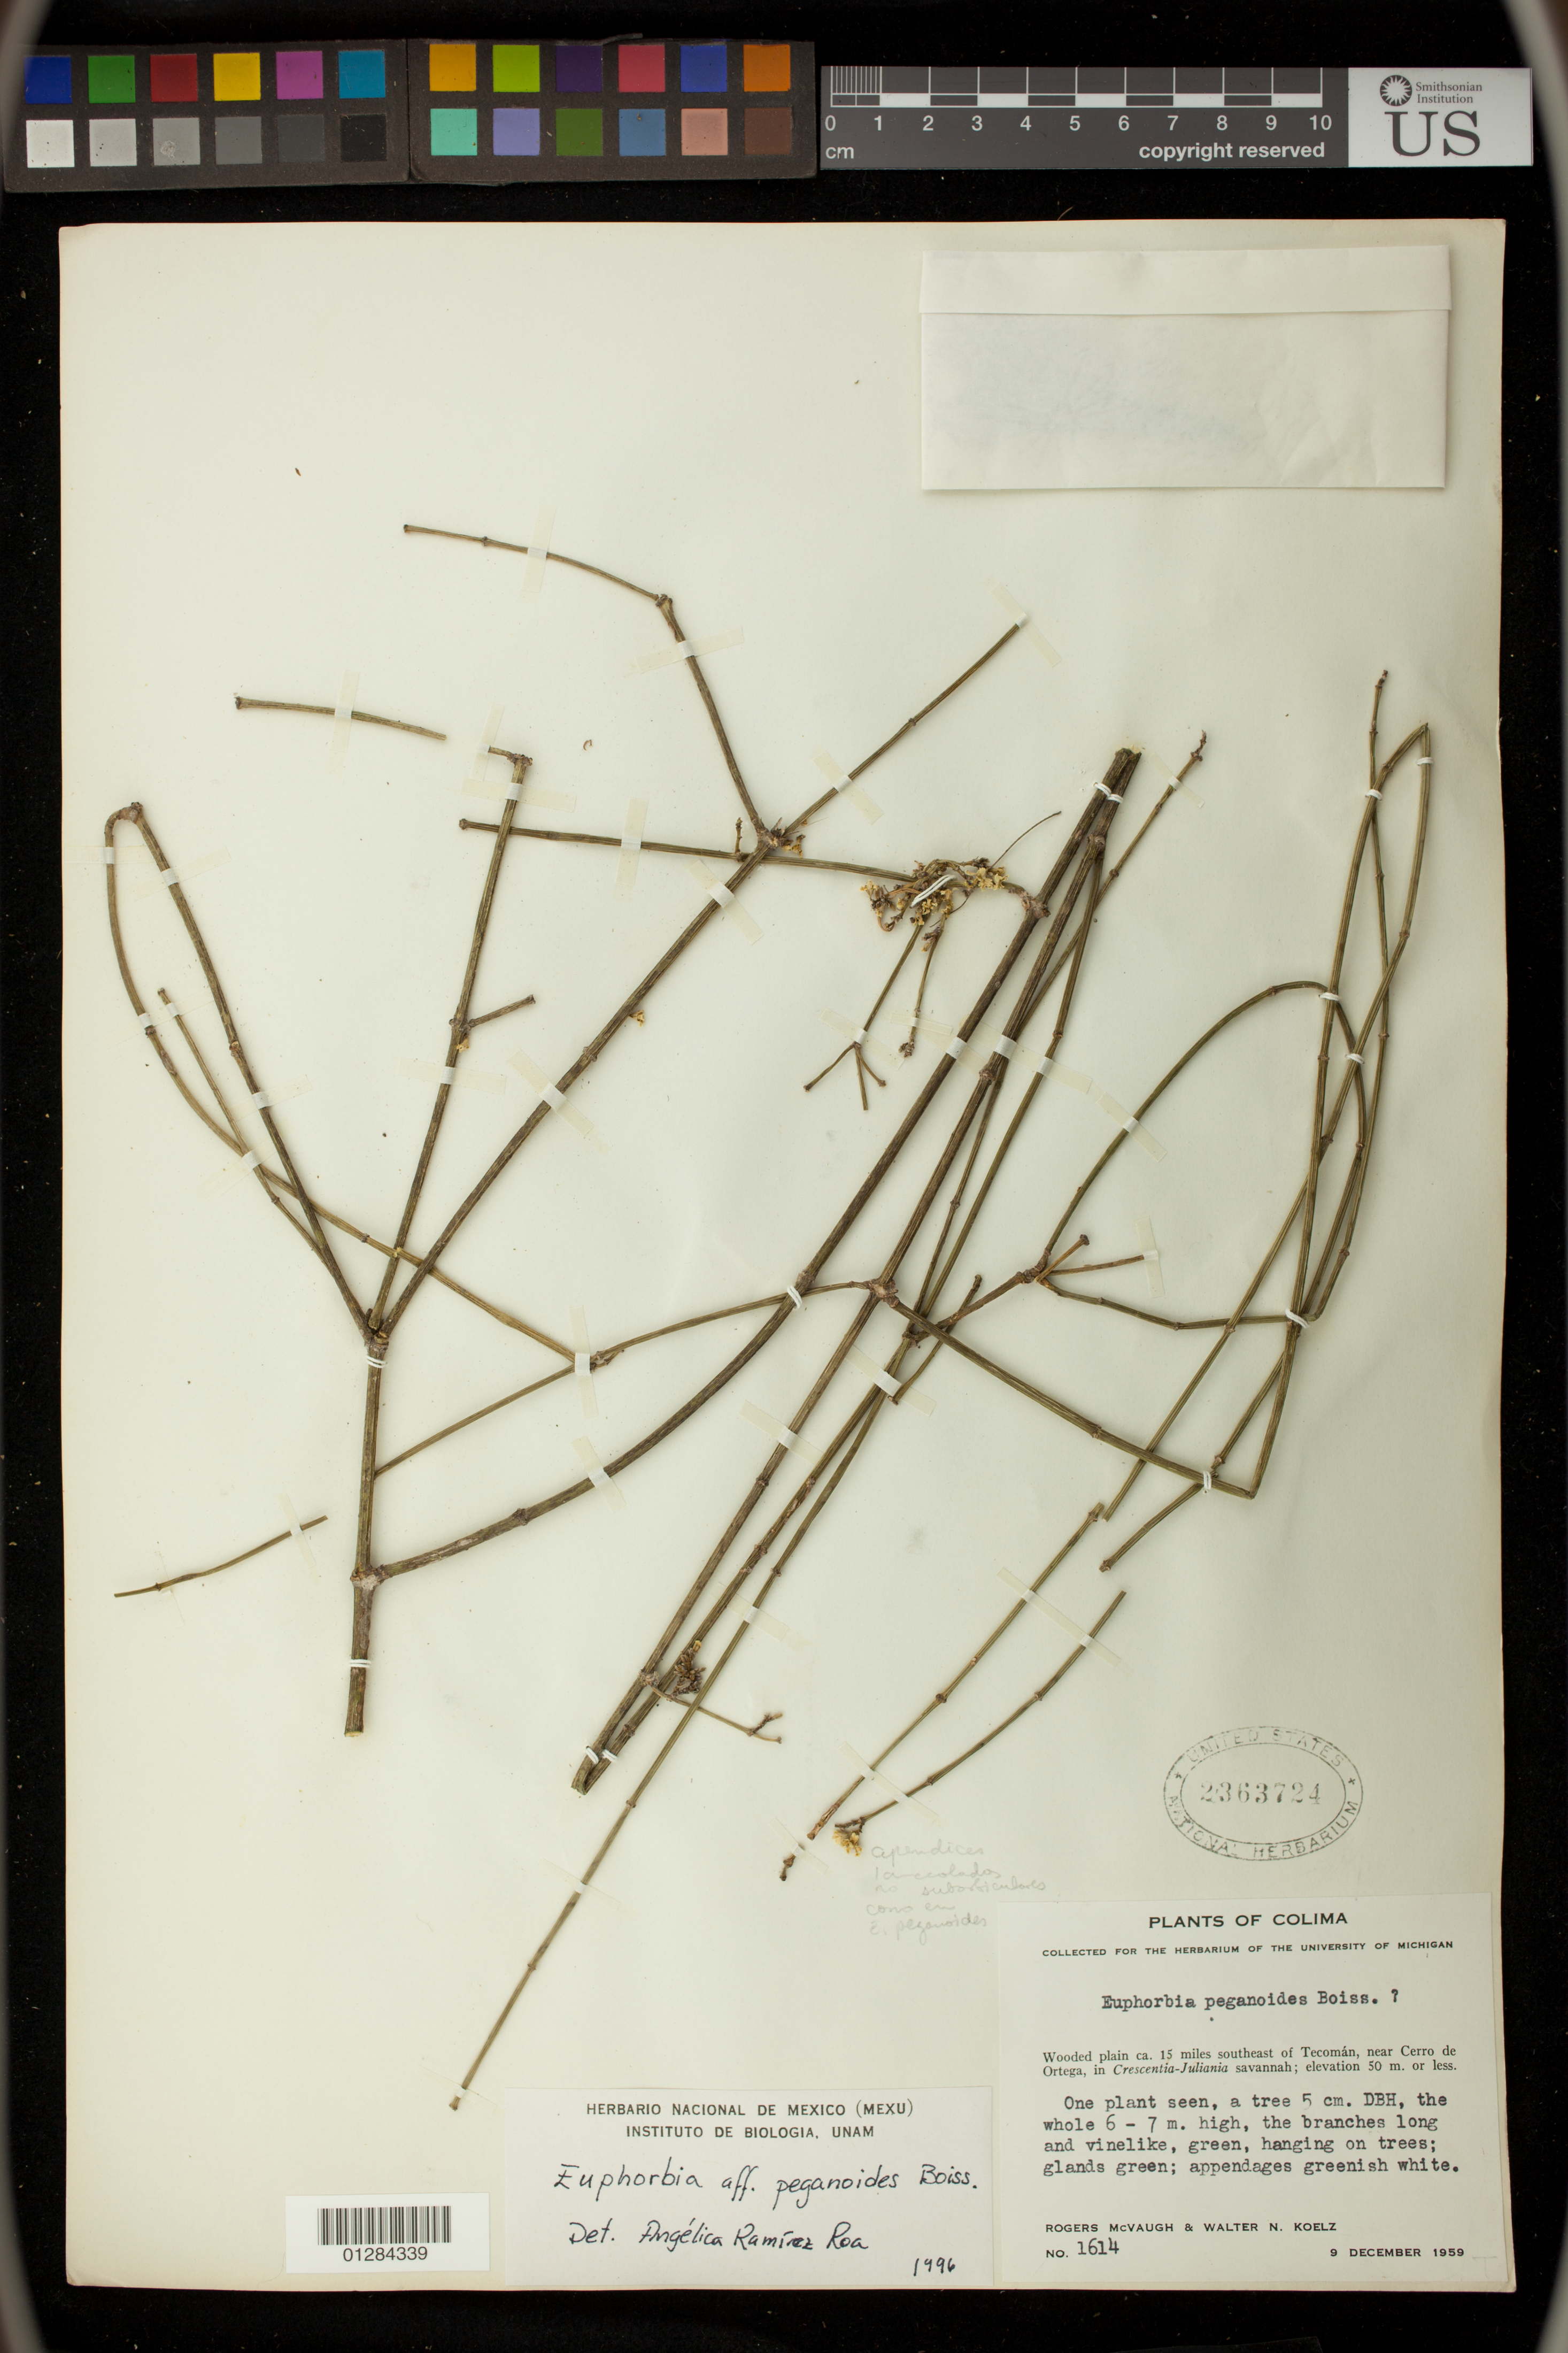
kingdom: Plantae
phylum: Tracheophyta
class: Magnoliopsida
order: Malpighiales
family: Euphorbiaceae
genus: Euphorbia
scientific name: Euphorbia peganoides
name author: Boiss.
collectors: R. McVaugh & W. N. Koelz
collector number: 1614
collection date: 1959-12-09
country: Mexico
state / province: Colima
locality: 15 miles southeast of Tecoman, near Cerro de Ortega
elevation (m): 0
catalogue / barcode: US 2363724